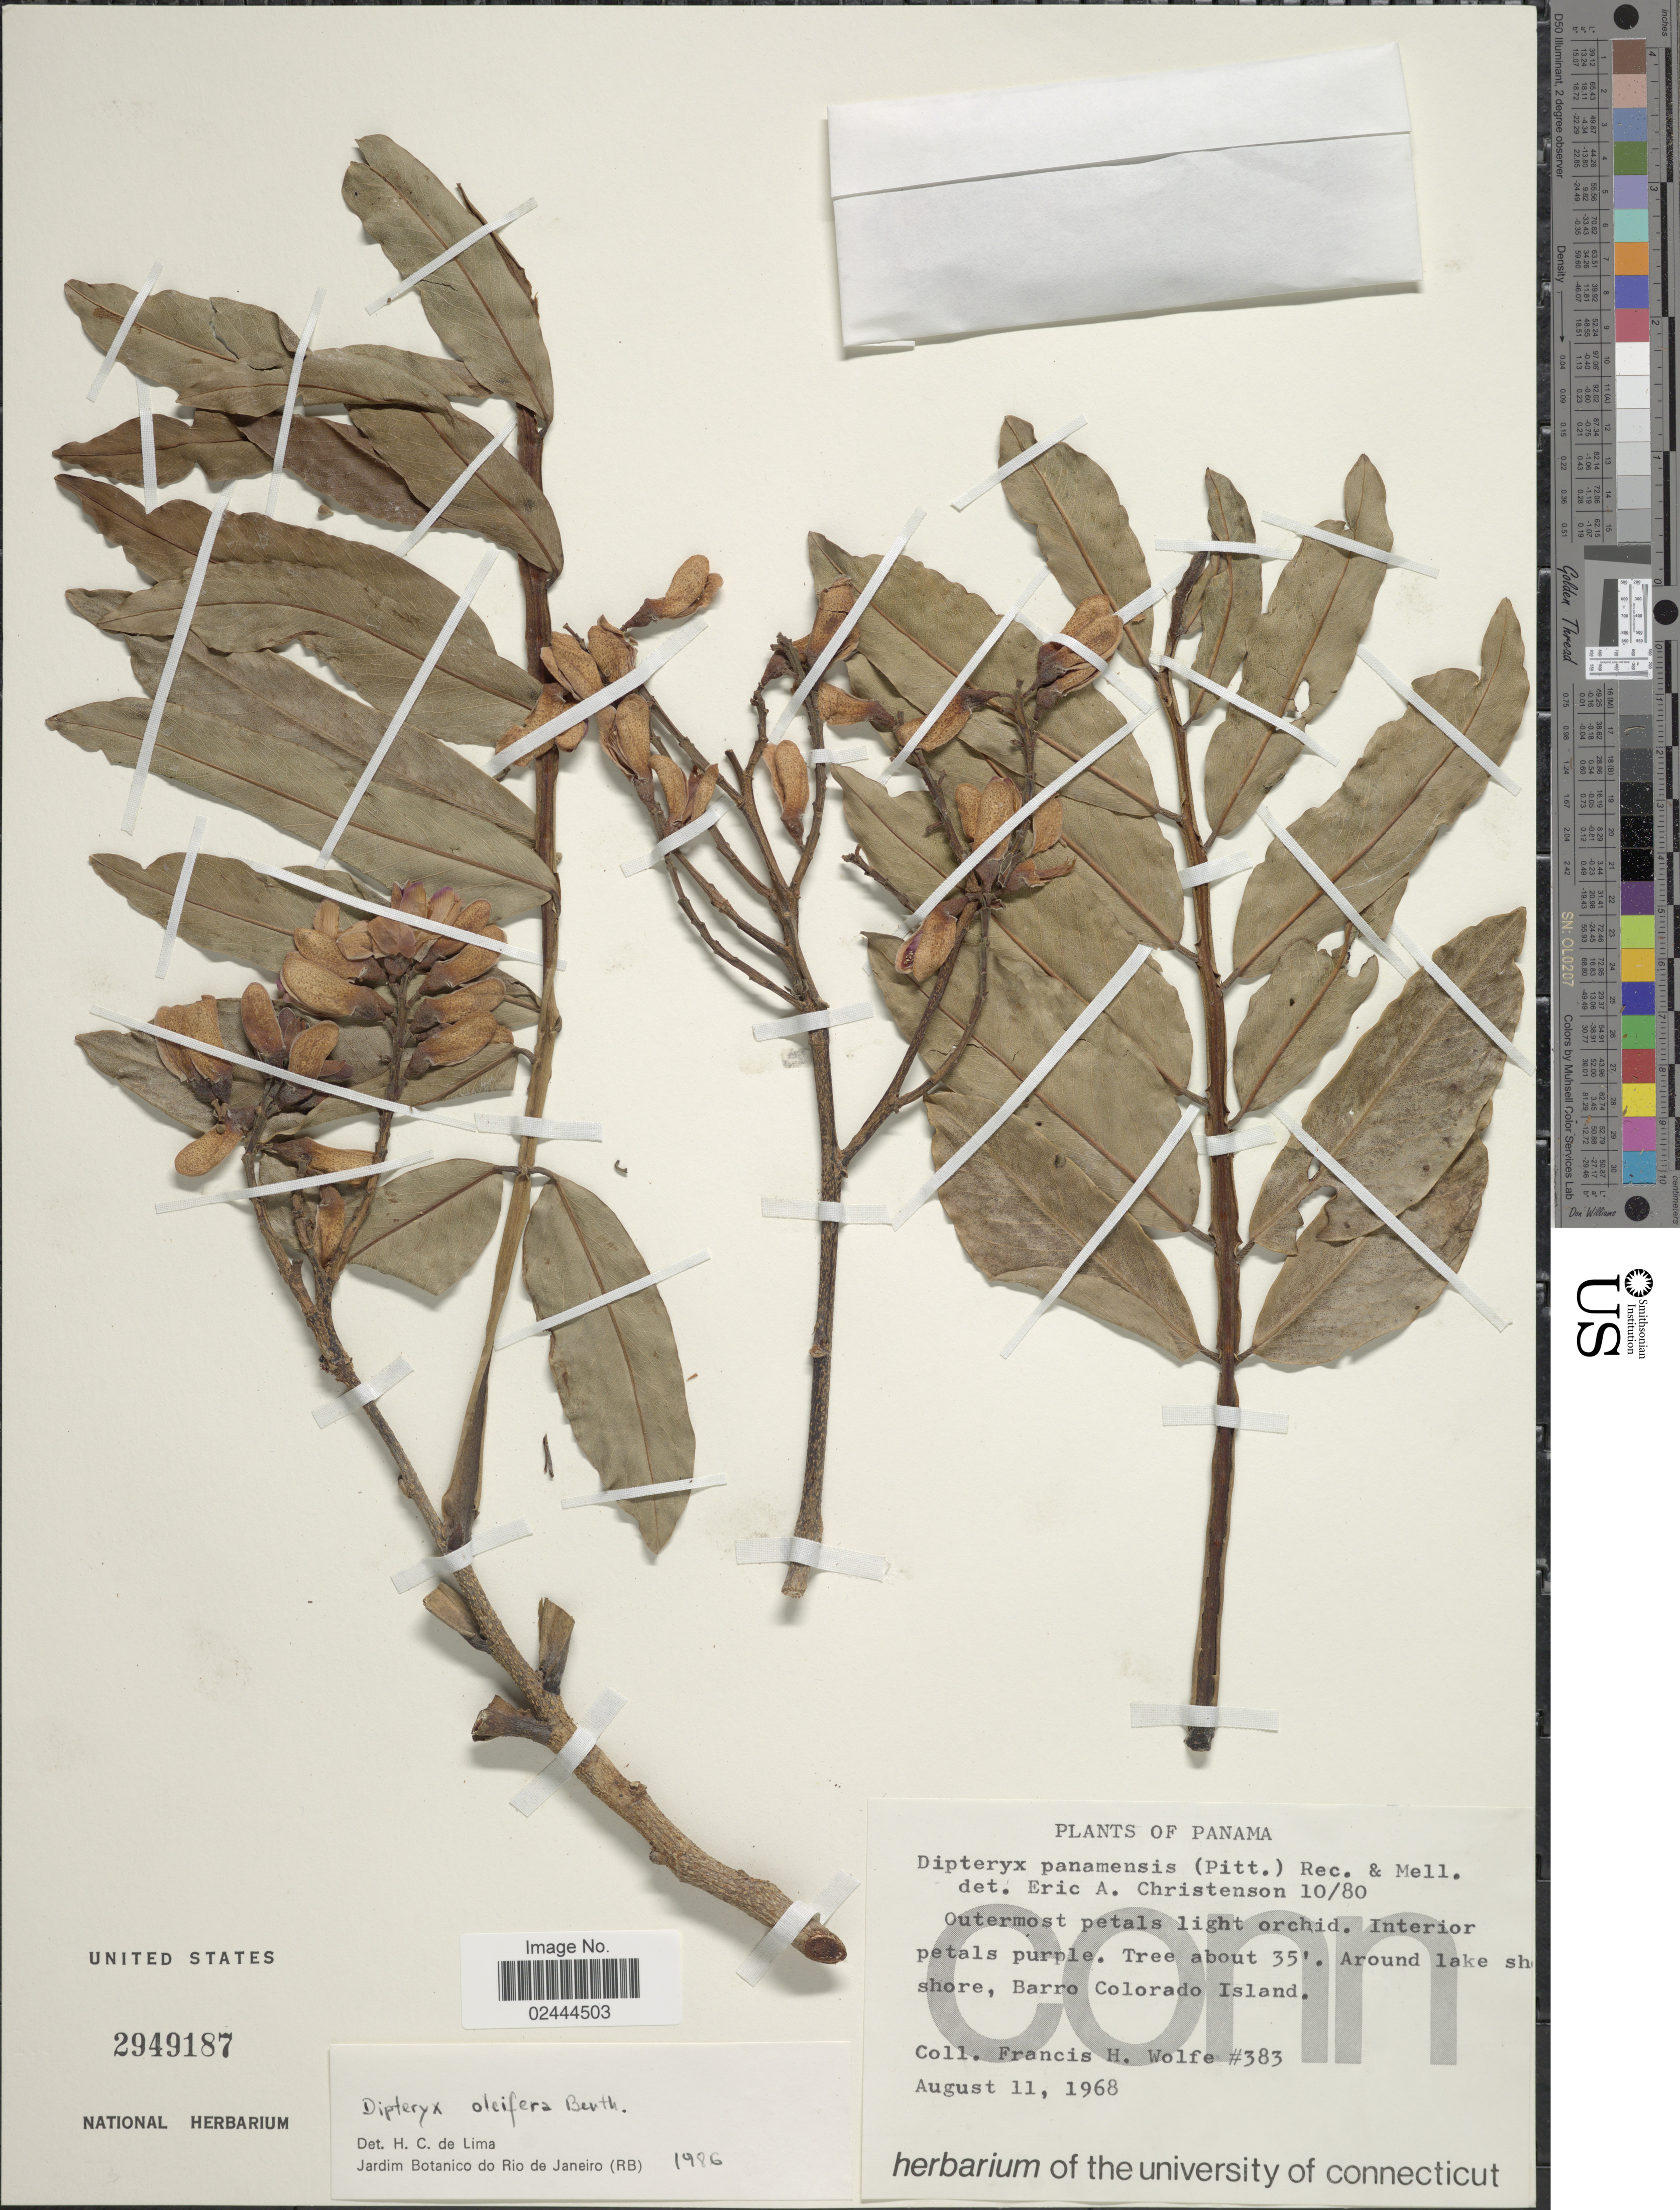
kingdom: Plantae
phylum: Tracheophyta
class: Magnoliopsida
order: Fabales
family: Fabaceae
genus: Dipteryx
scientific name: Dipteryx oleifera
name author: Benth.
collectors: F. Wolfe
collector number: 383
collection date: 1968-08-11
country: Panama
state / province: Panamá Oeste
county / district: Canal Zone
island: Barro Colorado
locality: Barro Colorado Island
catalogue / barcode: US 2949187